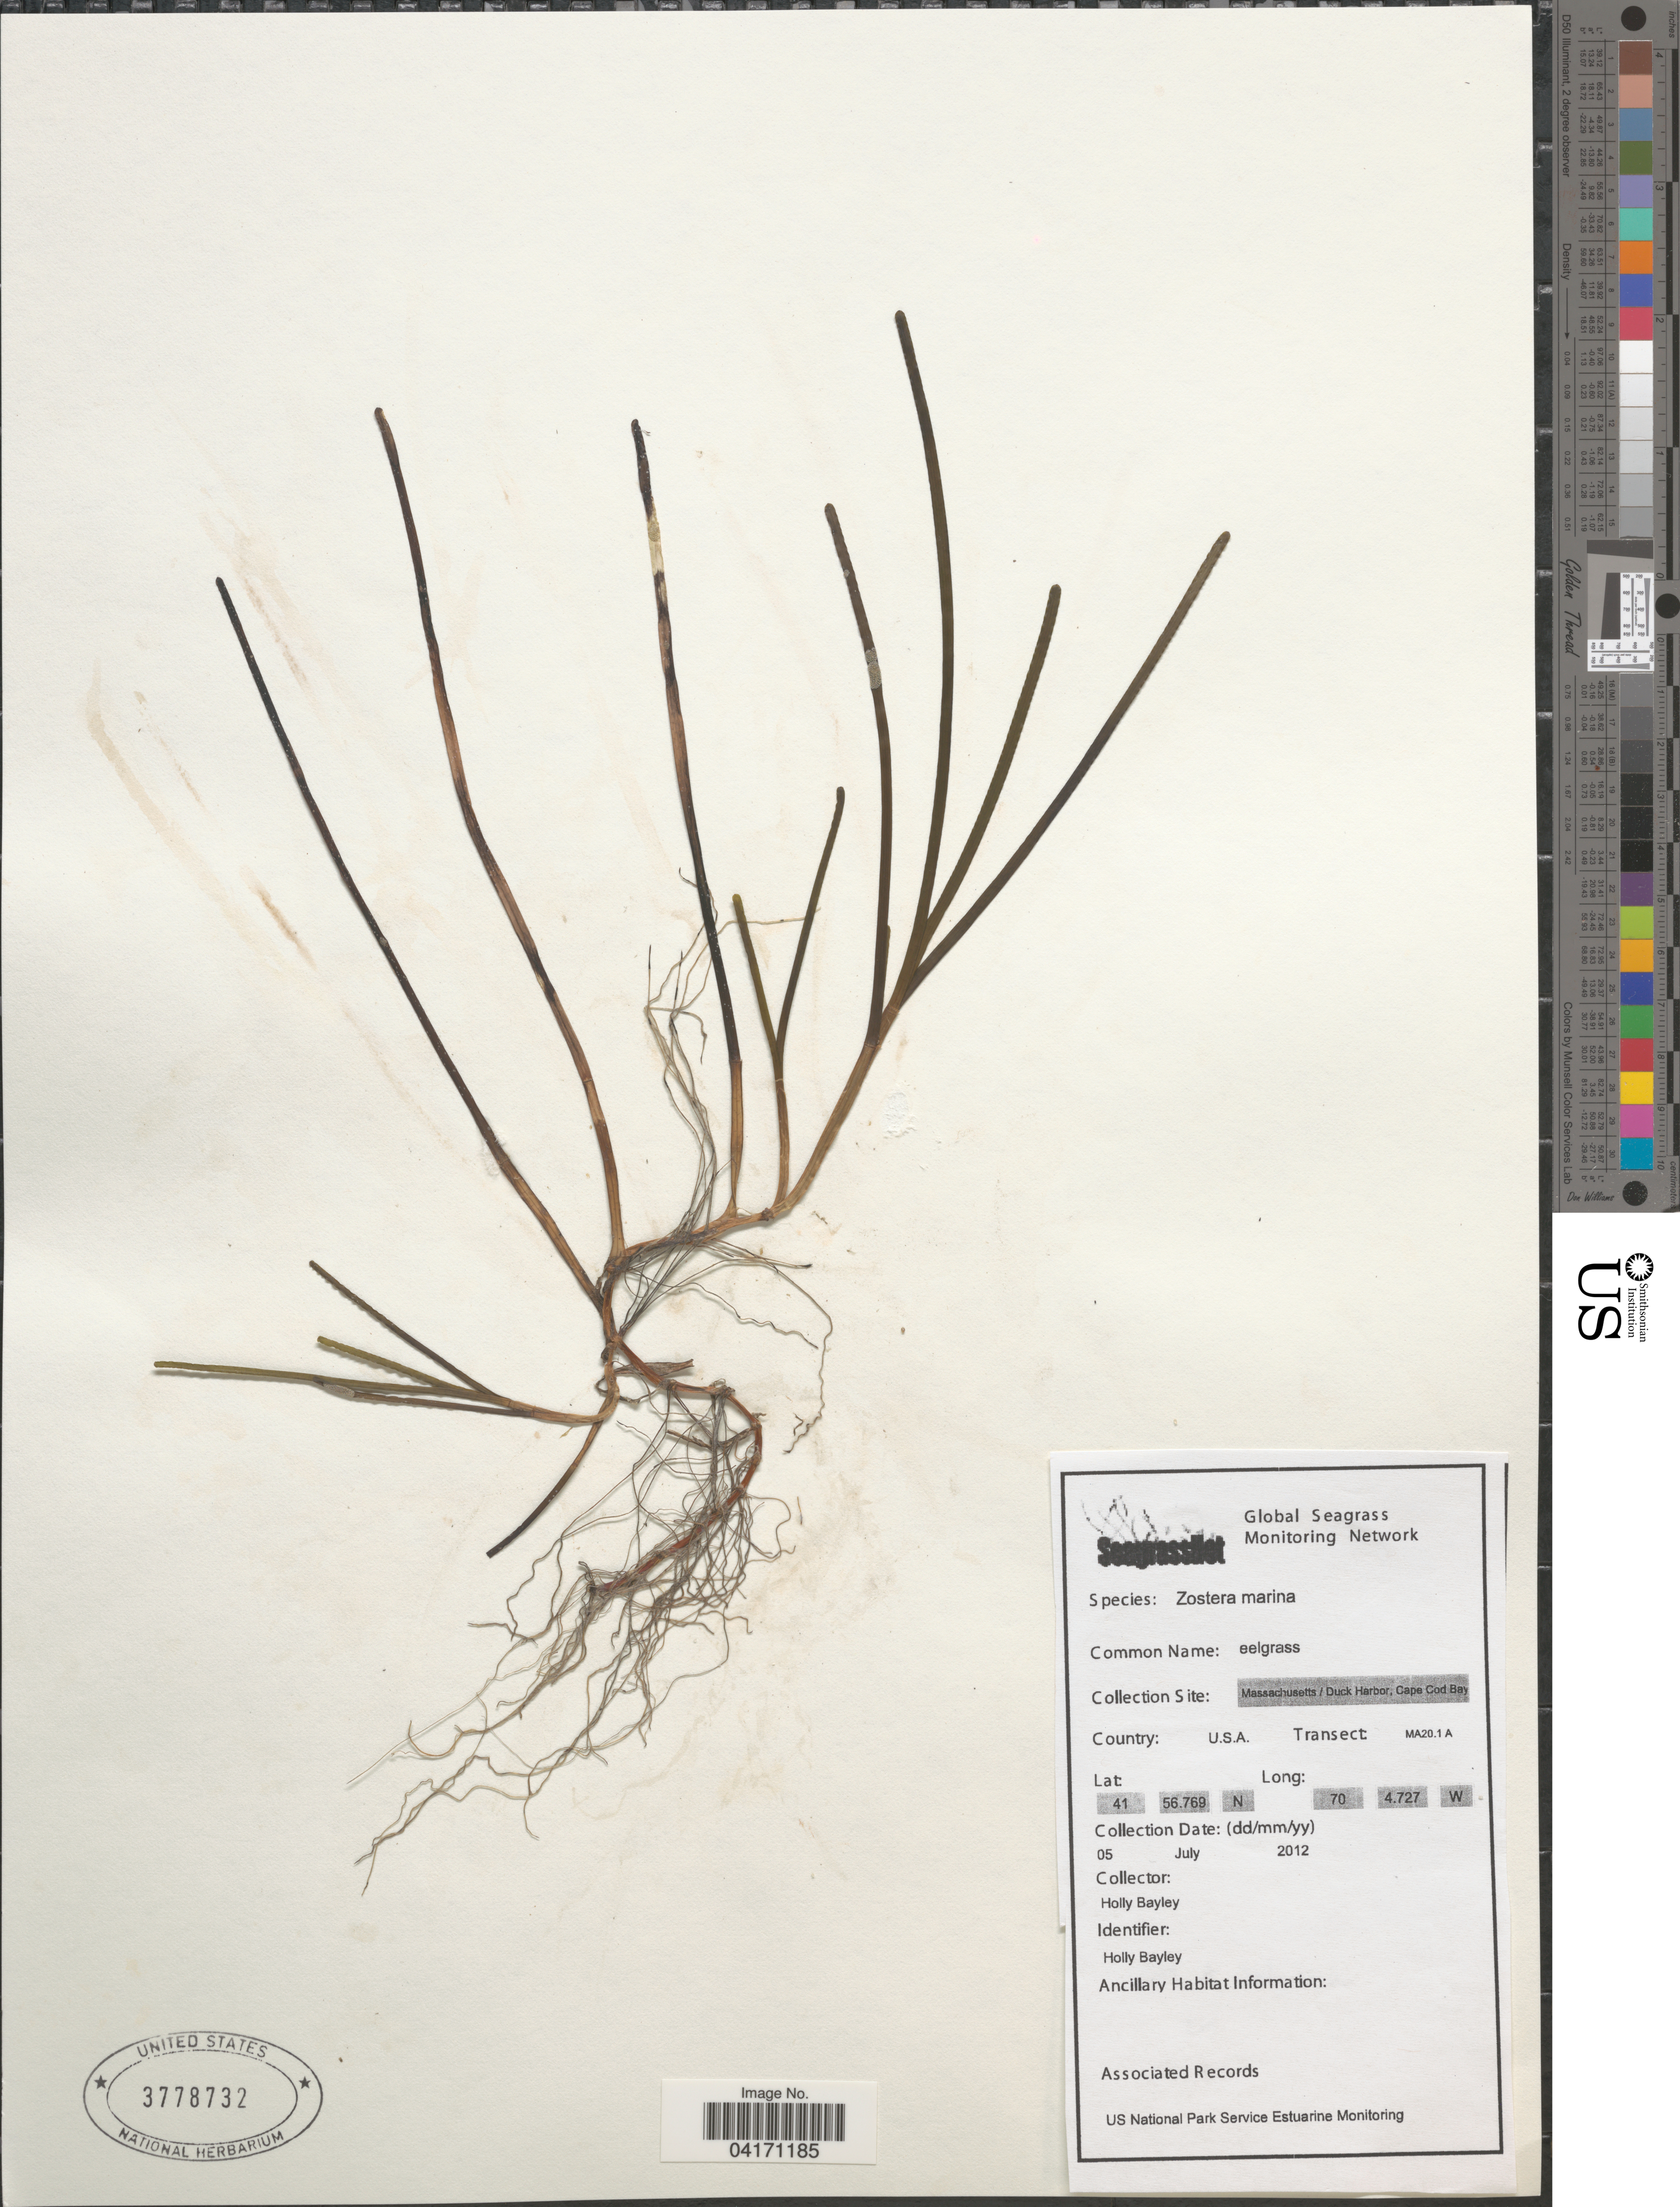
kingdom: Plantae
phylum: Tracheophyta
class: Liliopsida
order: Alismatales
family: Zosteraceae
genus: Zostera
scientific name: Zostera marina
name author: L.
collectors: H. Bayley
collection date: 2012-07-05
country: United States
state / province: Massachusetts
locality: Duck Harbor, Cape Cod Bay. Transect: MA20.1 A.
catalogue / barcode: US 3778732